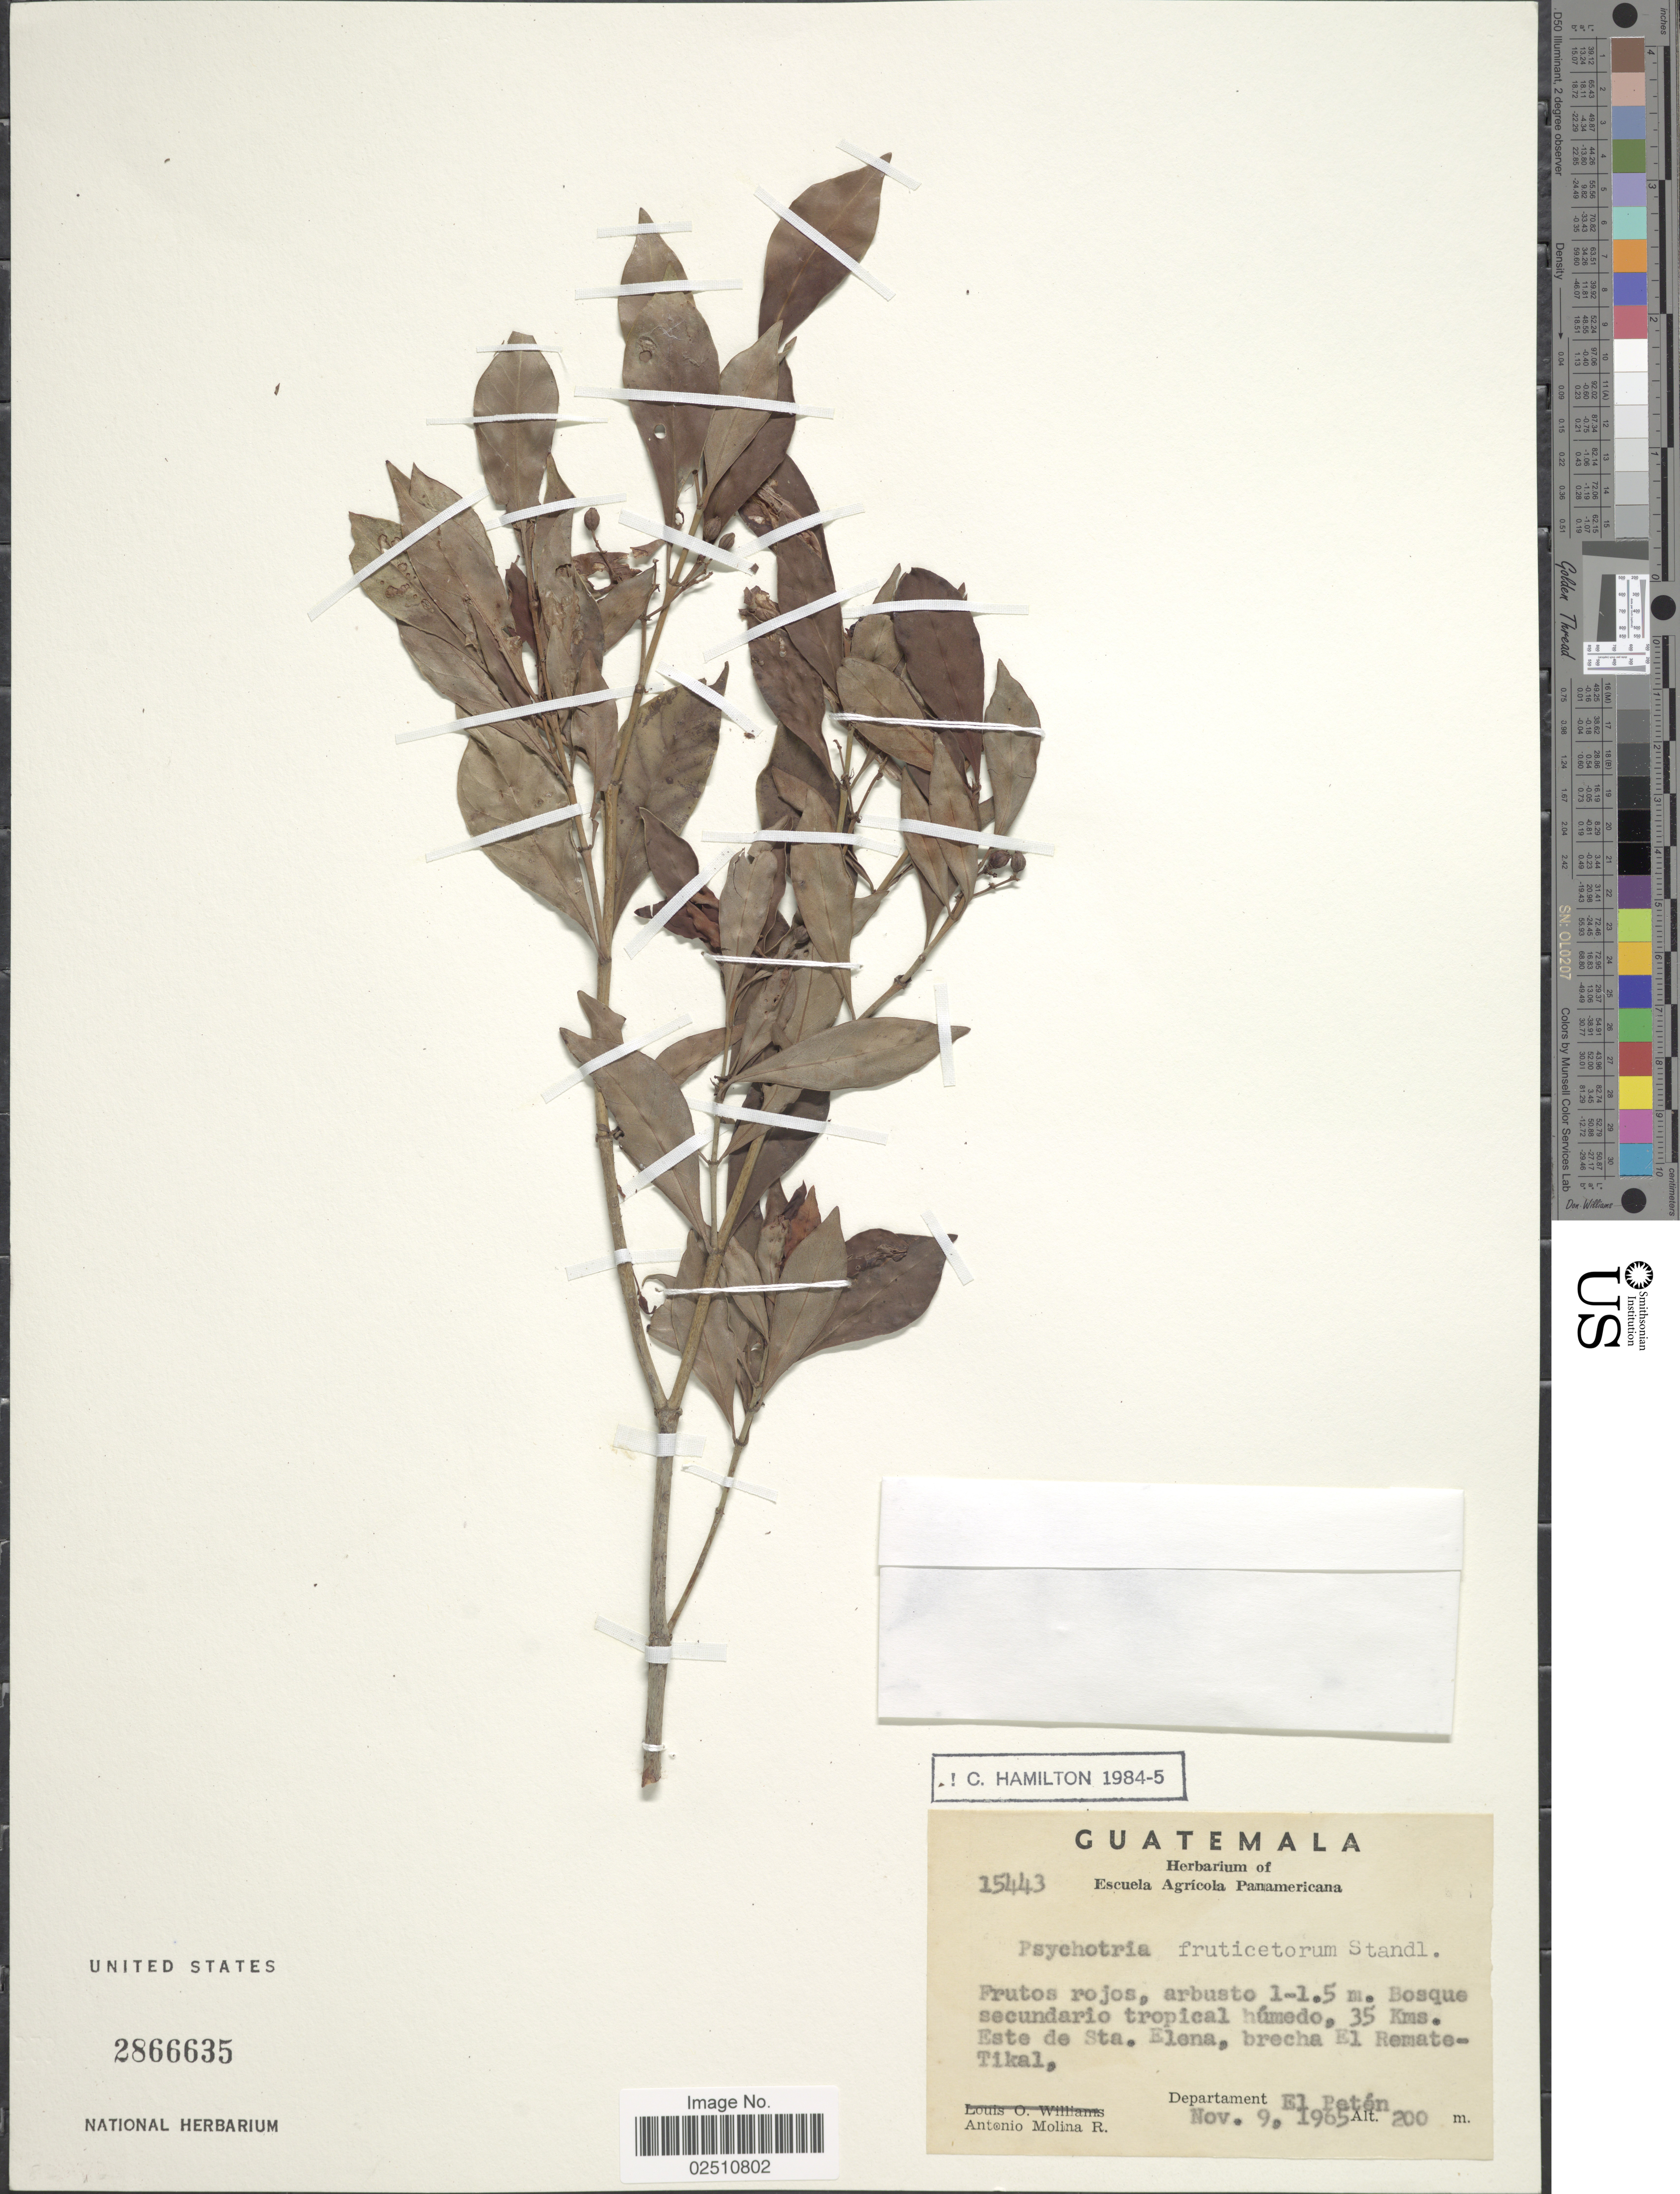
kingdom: Plantae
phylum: Tracheophyta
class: Magnoliopsida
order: Gentianales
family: Rubiaceae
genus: Psychotria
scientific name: Psychotria fruticetorum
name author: Standl.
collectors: A. Molina R.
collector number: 15443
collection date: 1965-11-09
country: Guatemala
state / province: El Petén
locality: Bosque secundario tropical humedo, 35 kms. Este de Sta. Elena, brecha El Remate-Tikal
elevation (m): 200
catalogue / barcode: US 2866635